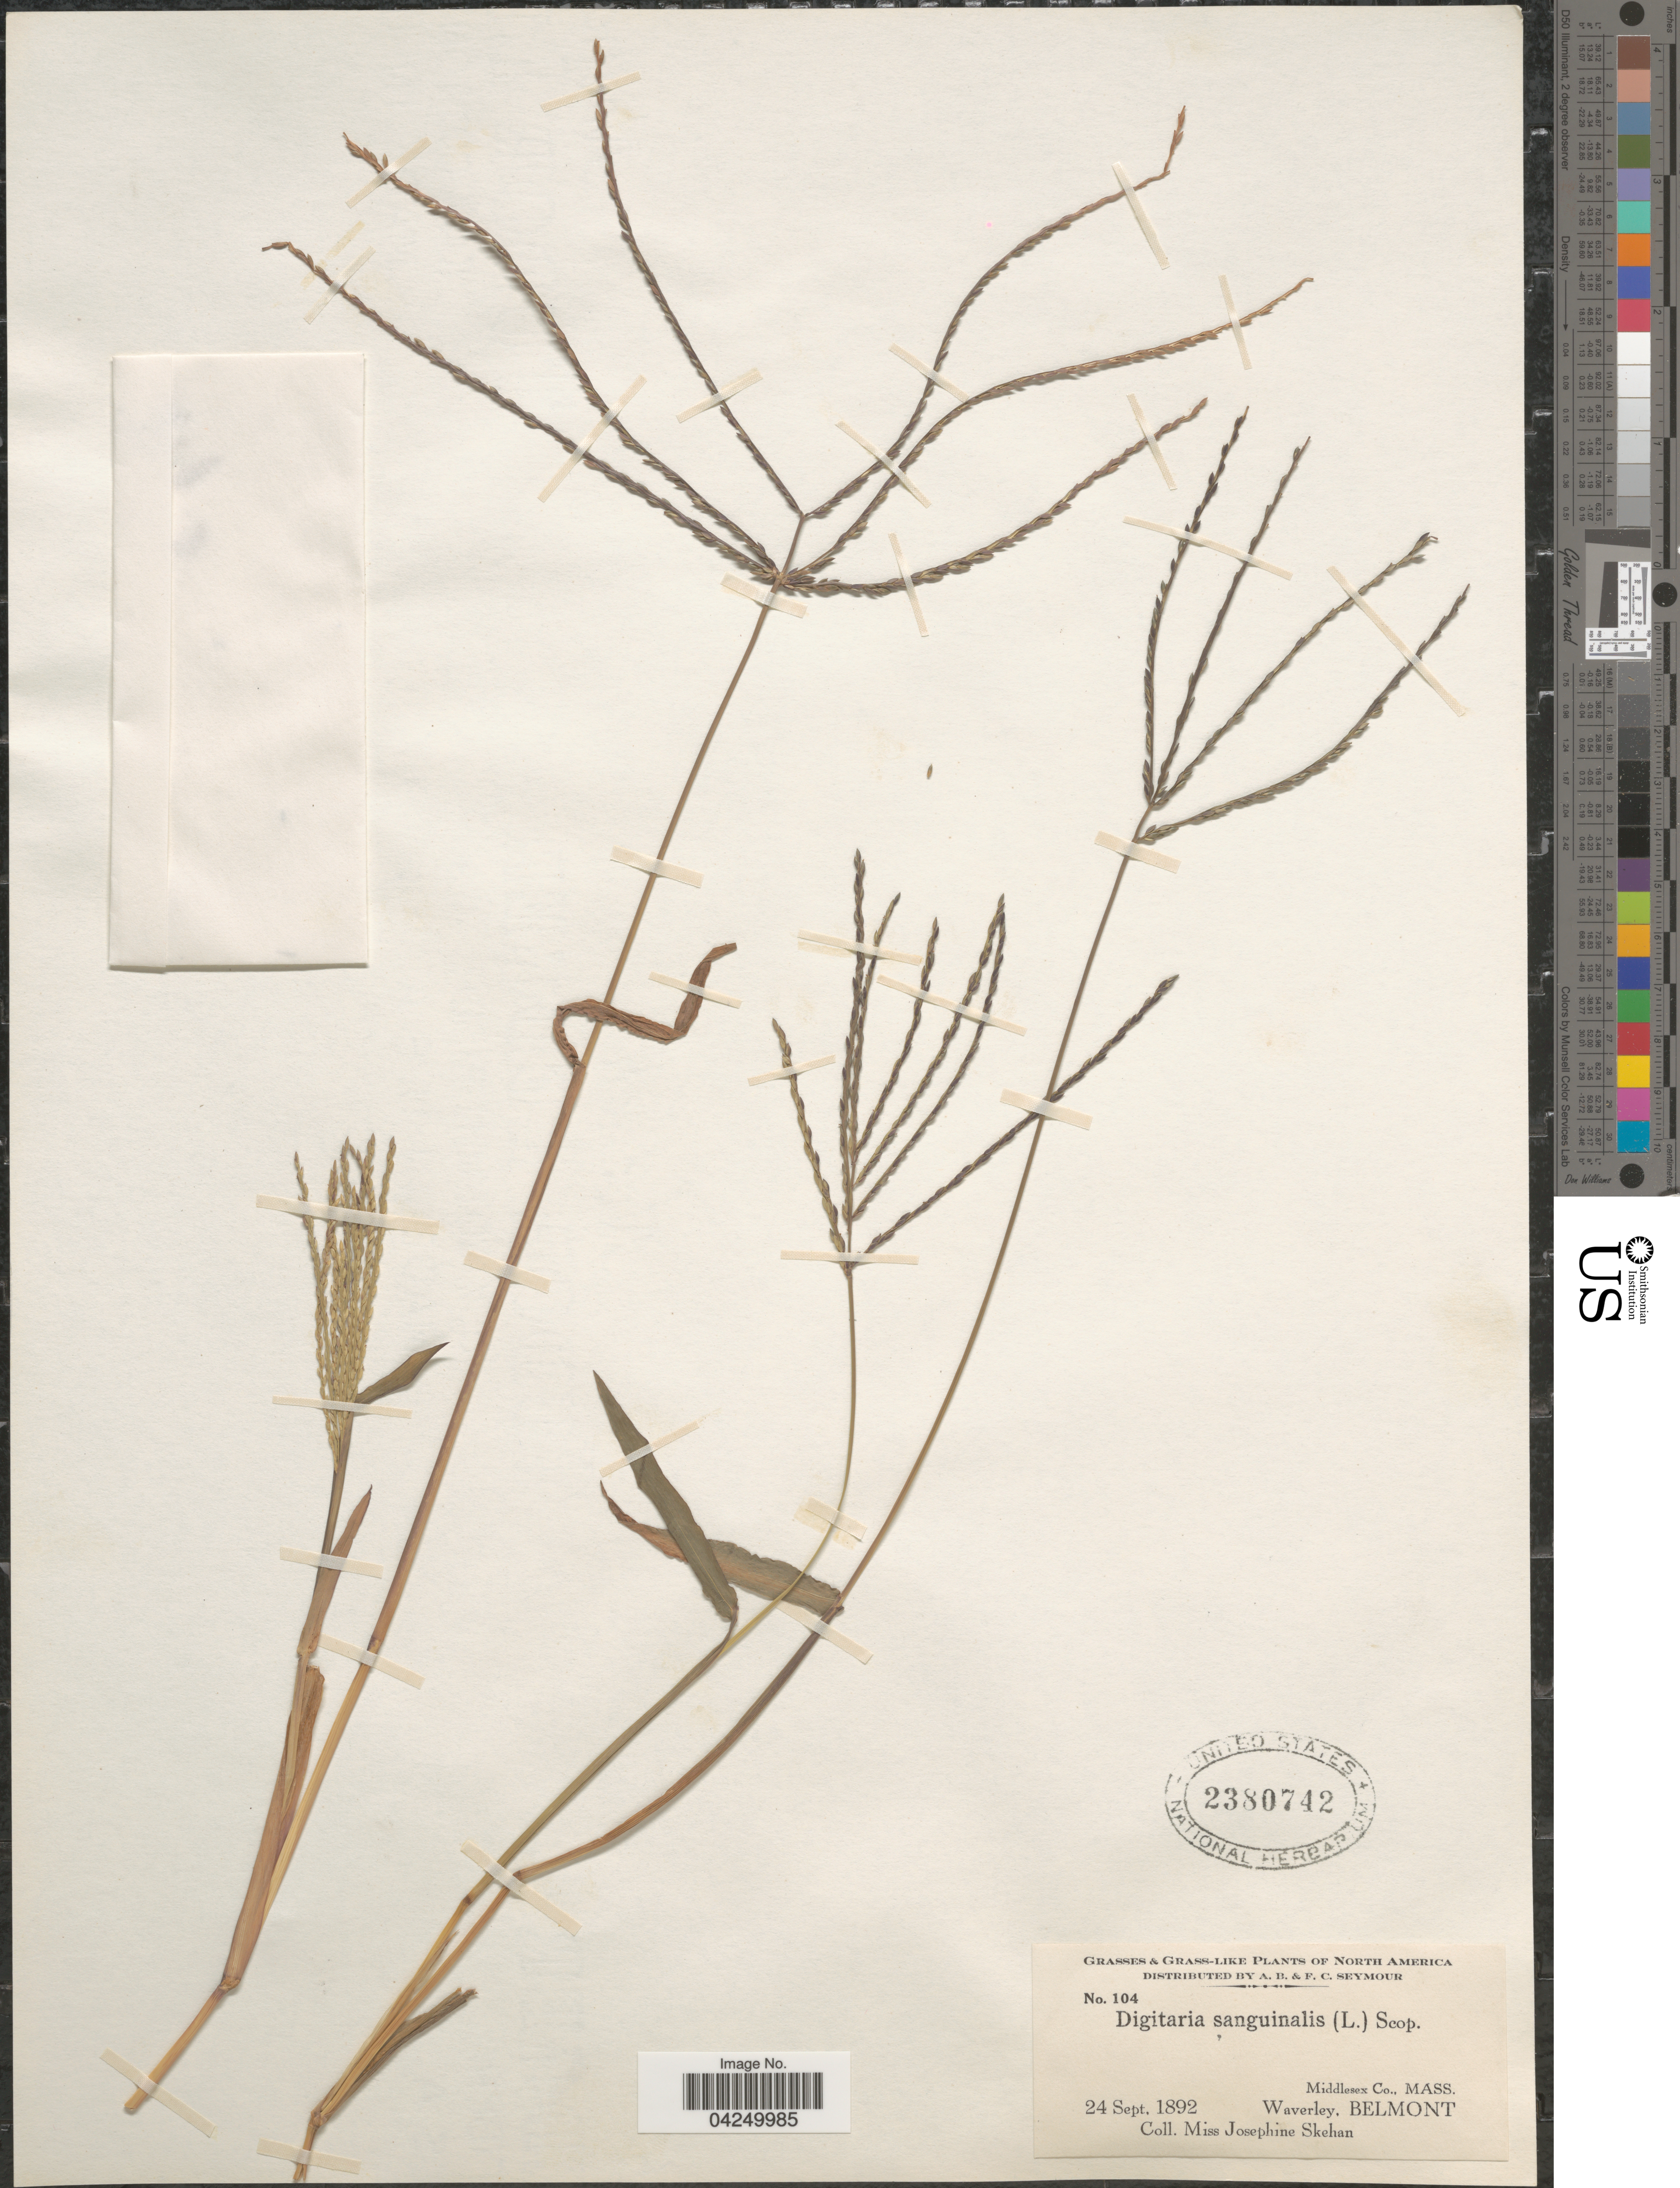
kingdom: Plantae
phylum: Tracheophyta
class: Liliopsida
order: Poales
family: Poaceae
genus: Digitaria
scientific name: Digitaria sanguinalis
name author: (L.) Scop.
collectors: J. Skehan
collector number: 104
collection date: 1892-09-24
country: United States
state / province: Massachusetts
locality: Middlesex Co. Waverley, Belmont.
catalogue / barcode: US 2380742